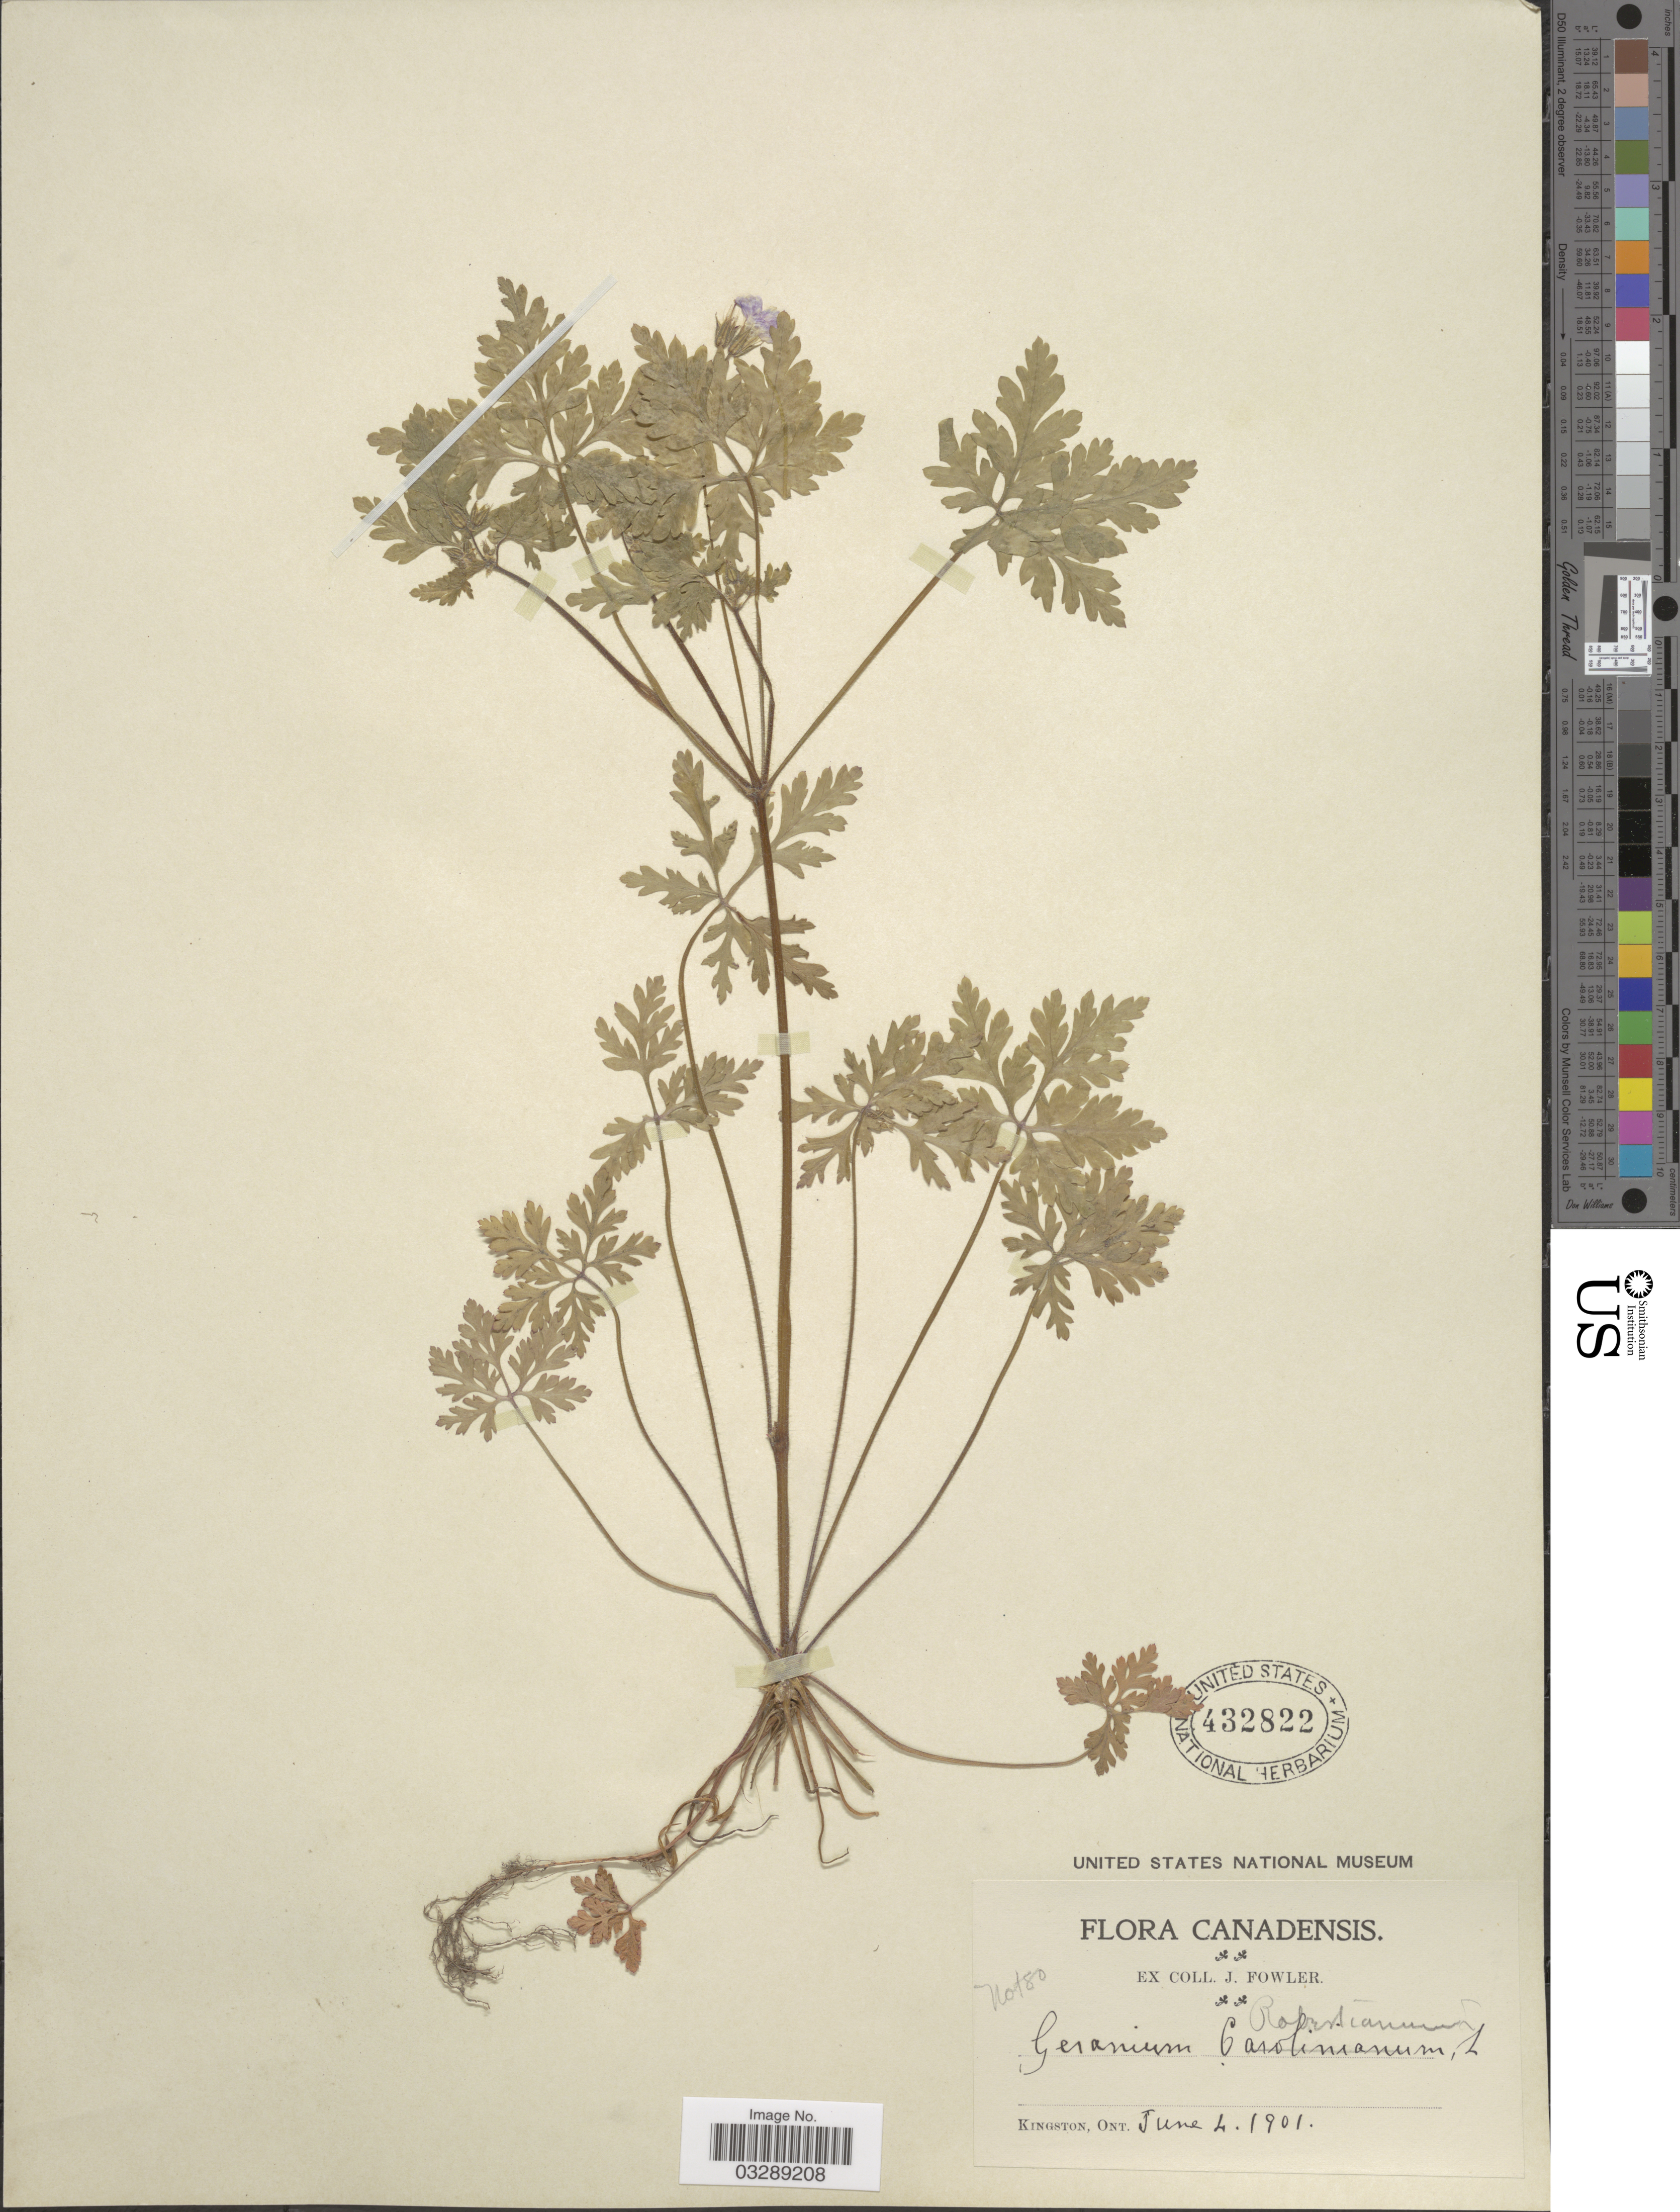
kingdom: Plantae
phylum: Tracheophyta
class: Magnoliopsida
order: Geraniales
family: Geraniaceae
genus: Geranium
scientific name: Geranium robertianum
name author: L.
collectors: J. Fowler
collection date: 1901-06-04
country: Canada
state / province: Ontario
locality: Canadensis, Kingston.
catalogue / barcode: US 432822